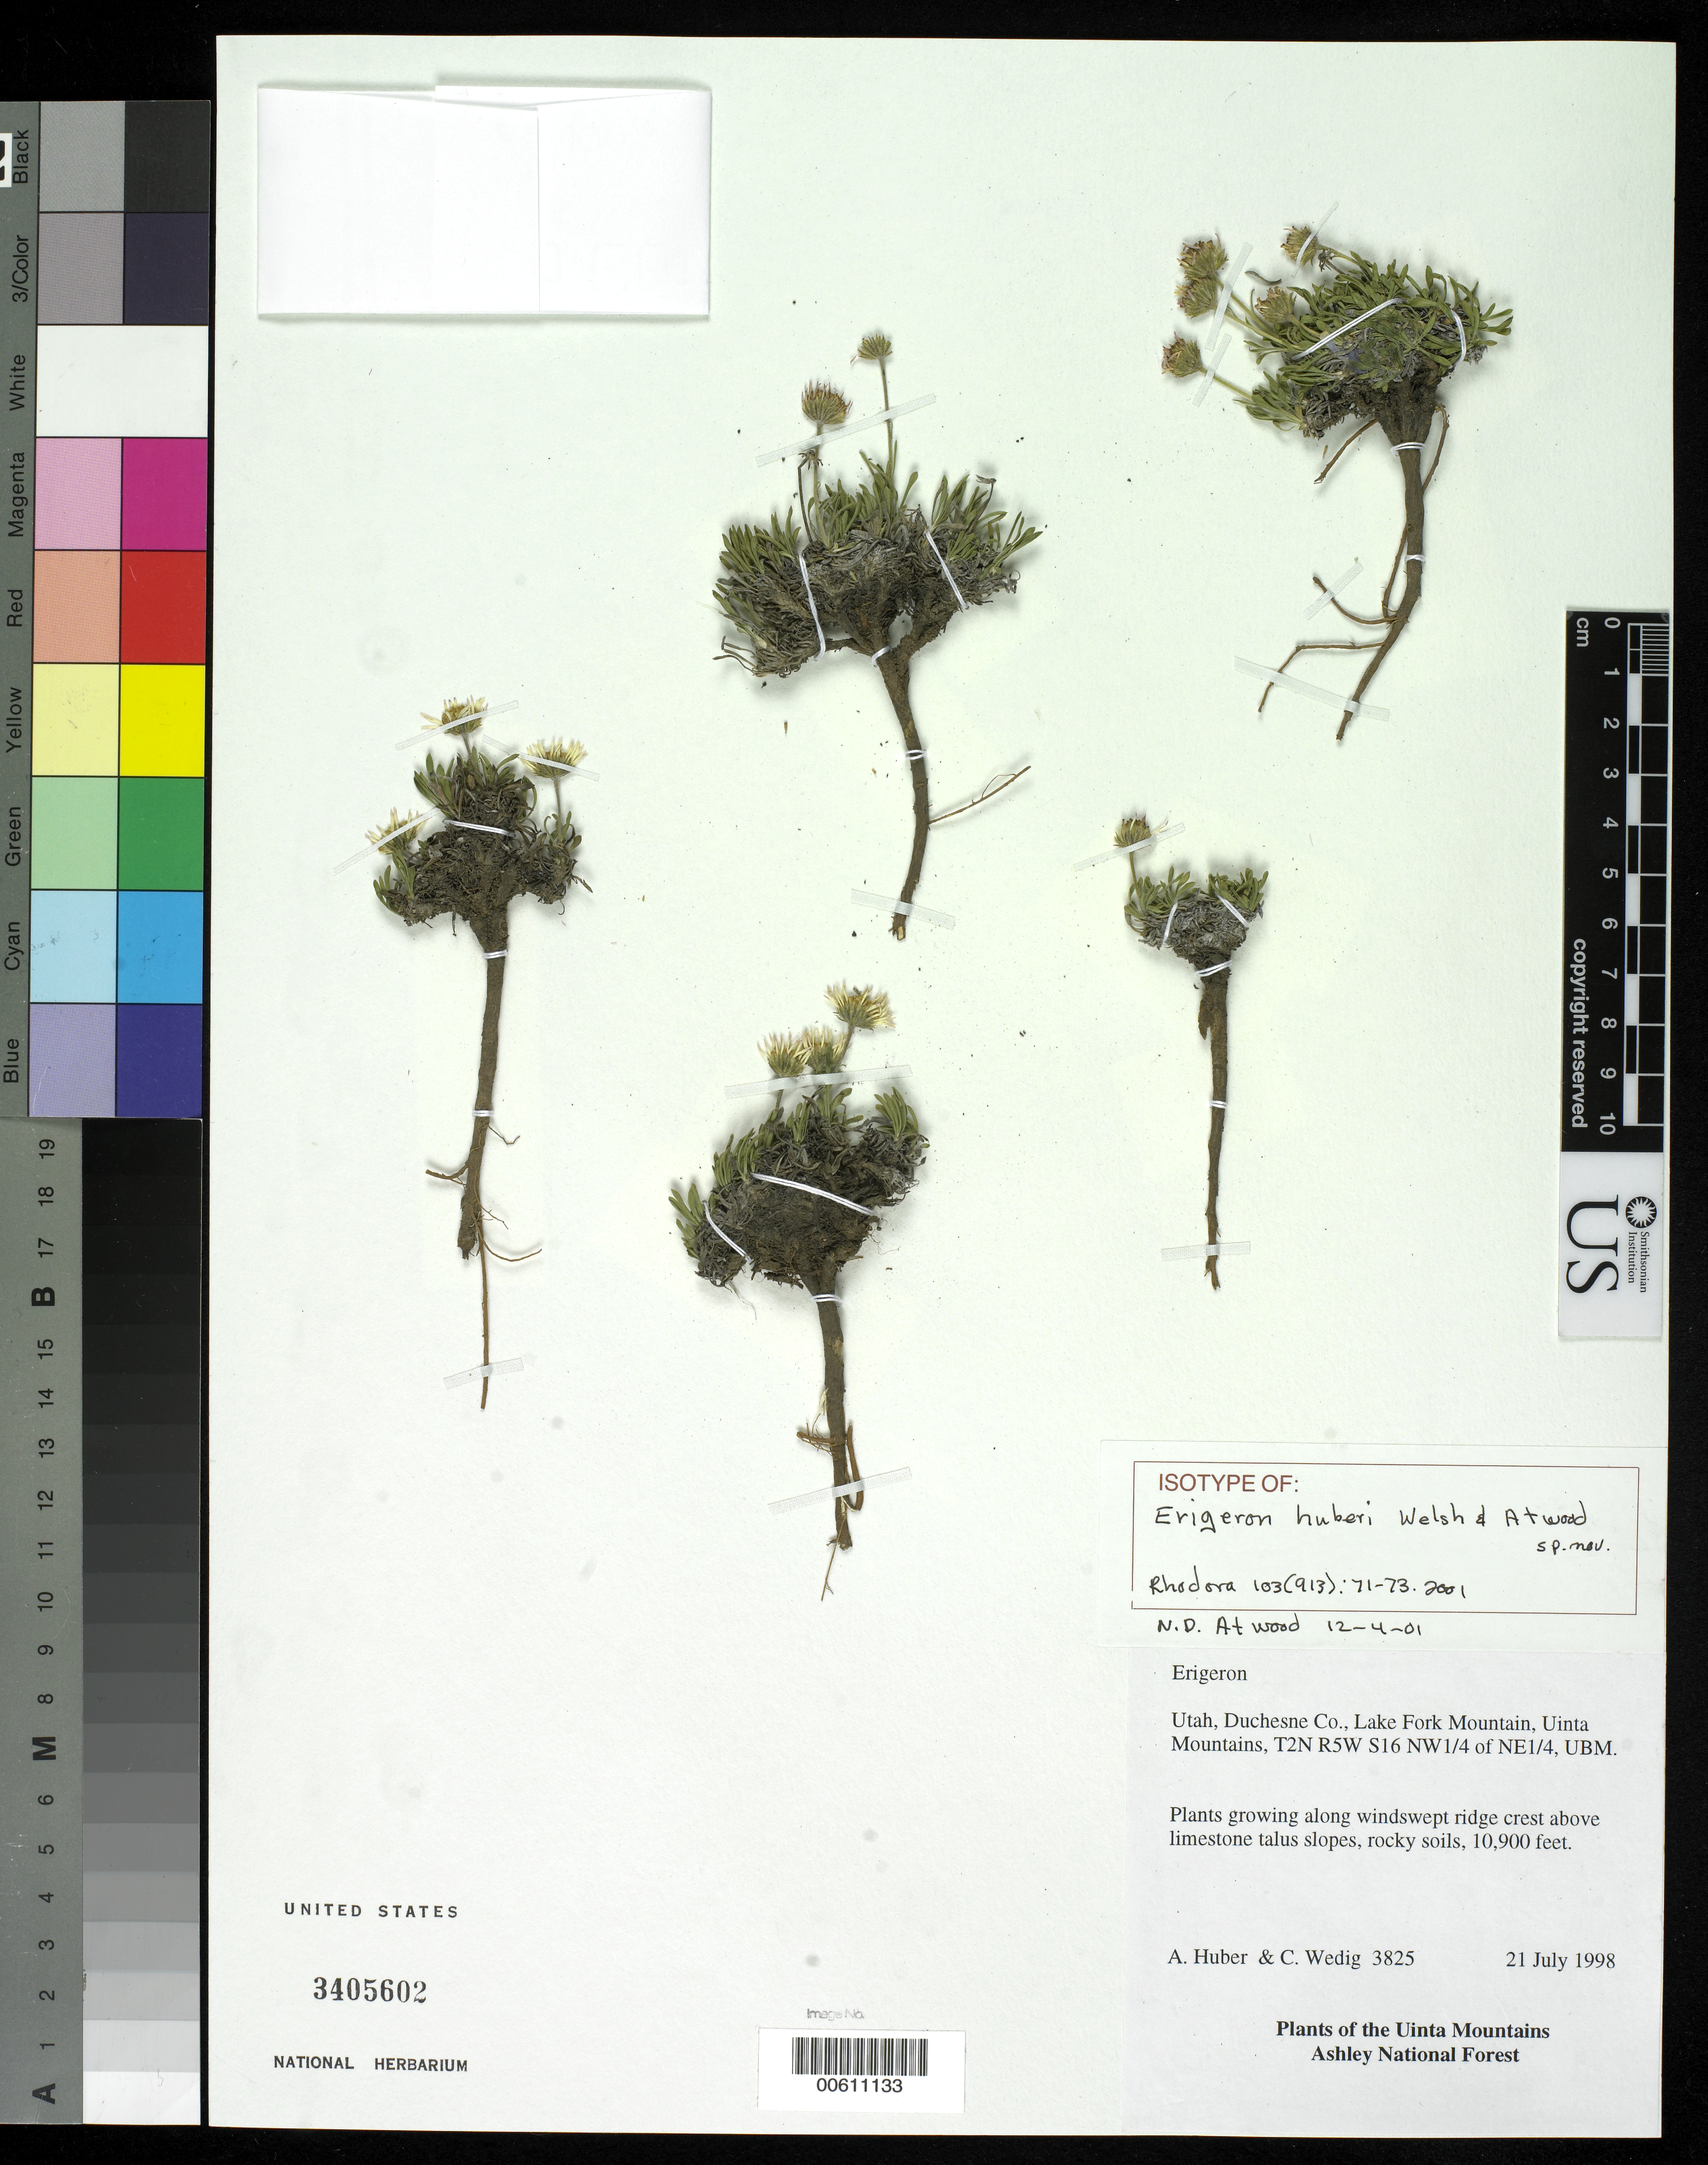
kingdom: Plantae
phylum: Tracheophyta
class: Magnoliopsida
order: Asterales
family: Asteraceae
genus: Erigeron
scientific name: Erigeron huberi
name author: S.L. Welsh & Atwood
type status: Isotype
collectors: A. Huber & C. Wedig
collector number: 3825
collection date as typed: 21 Jul 1998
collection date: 1998-07-21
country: United States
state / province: Utah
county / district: Duchesne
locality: Lake Fork Mountain, Uinta Mountains, T2N R5W S16 NW 1/4 of NE1/4, UBM.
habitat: Plants growing along windswept ridge crest above limestone talus slopes, rocky soils.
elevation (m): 3322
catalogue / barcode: US 3405602